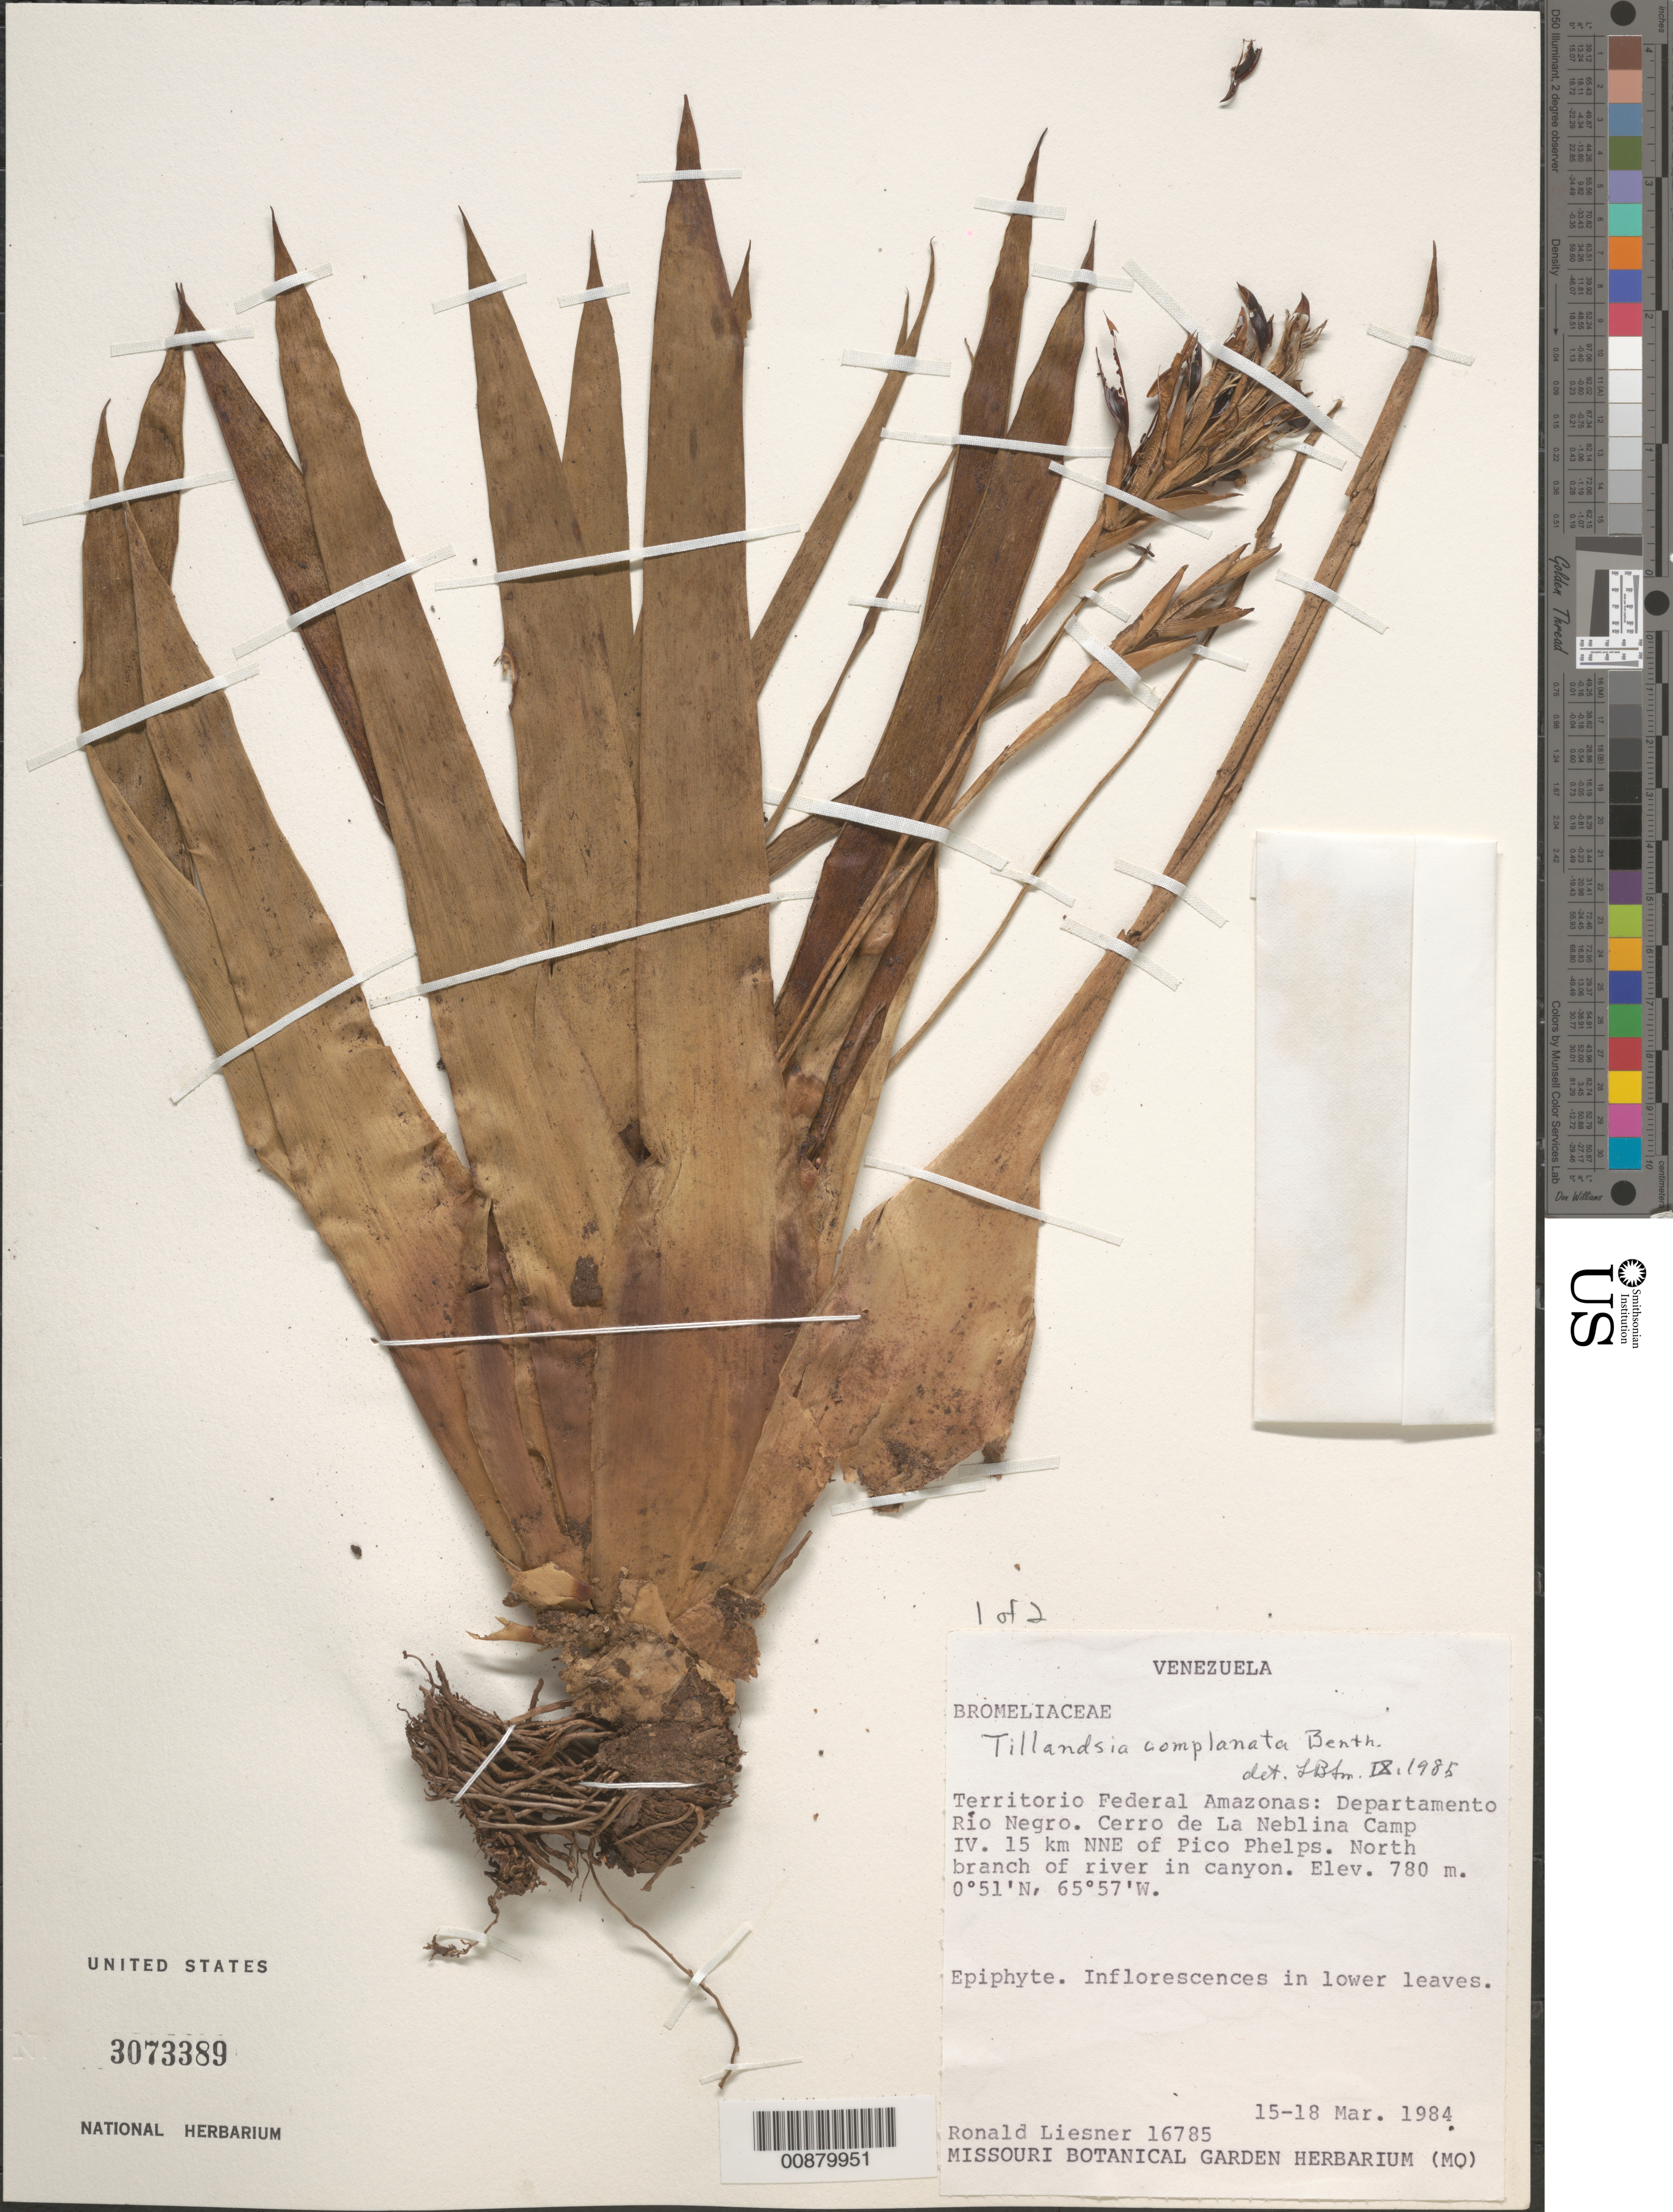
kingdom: Plantae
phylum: Tracheophyta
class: Liliopsida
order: Poales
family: Bromeliaceae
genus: Tillandsia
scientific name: Tillandsia complanata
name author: Benth.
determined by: Smith, Lyman B., (US), NMNH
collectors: R. L. Liesner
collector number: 16785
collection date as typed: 15-Mar-84 to 18-Mar-84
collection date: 1984-03-15/1984-03-18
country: Venezuela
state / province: Amazonas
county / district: Río Negro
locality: Cerro de La Neblina Camp IV, 15 km NNE of Pico Phelps, north branch of river in canyon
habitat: By river in canyon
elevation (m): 780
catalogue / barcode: US 3073389